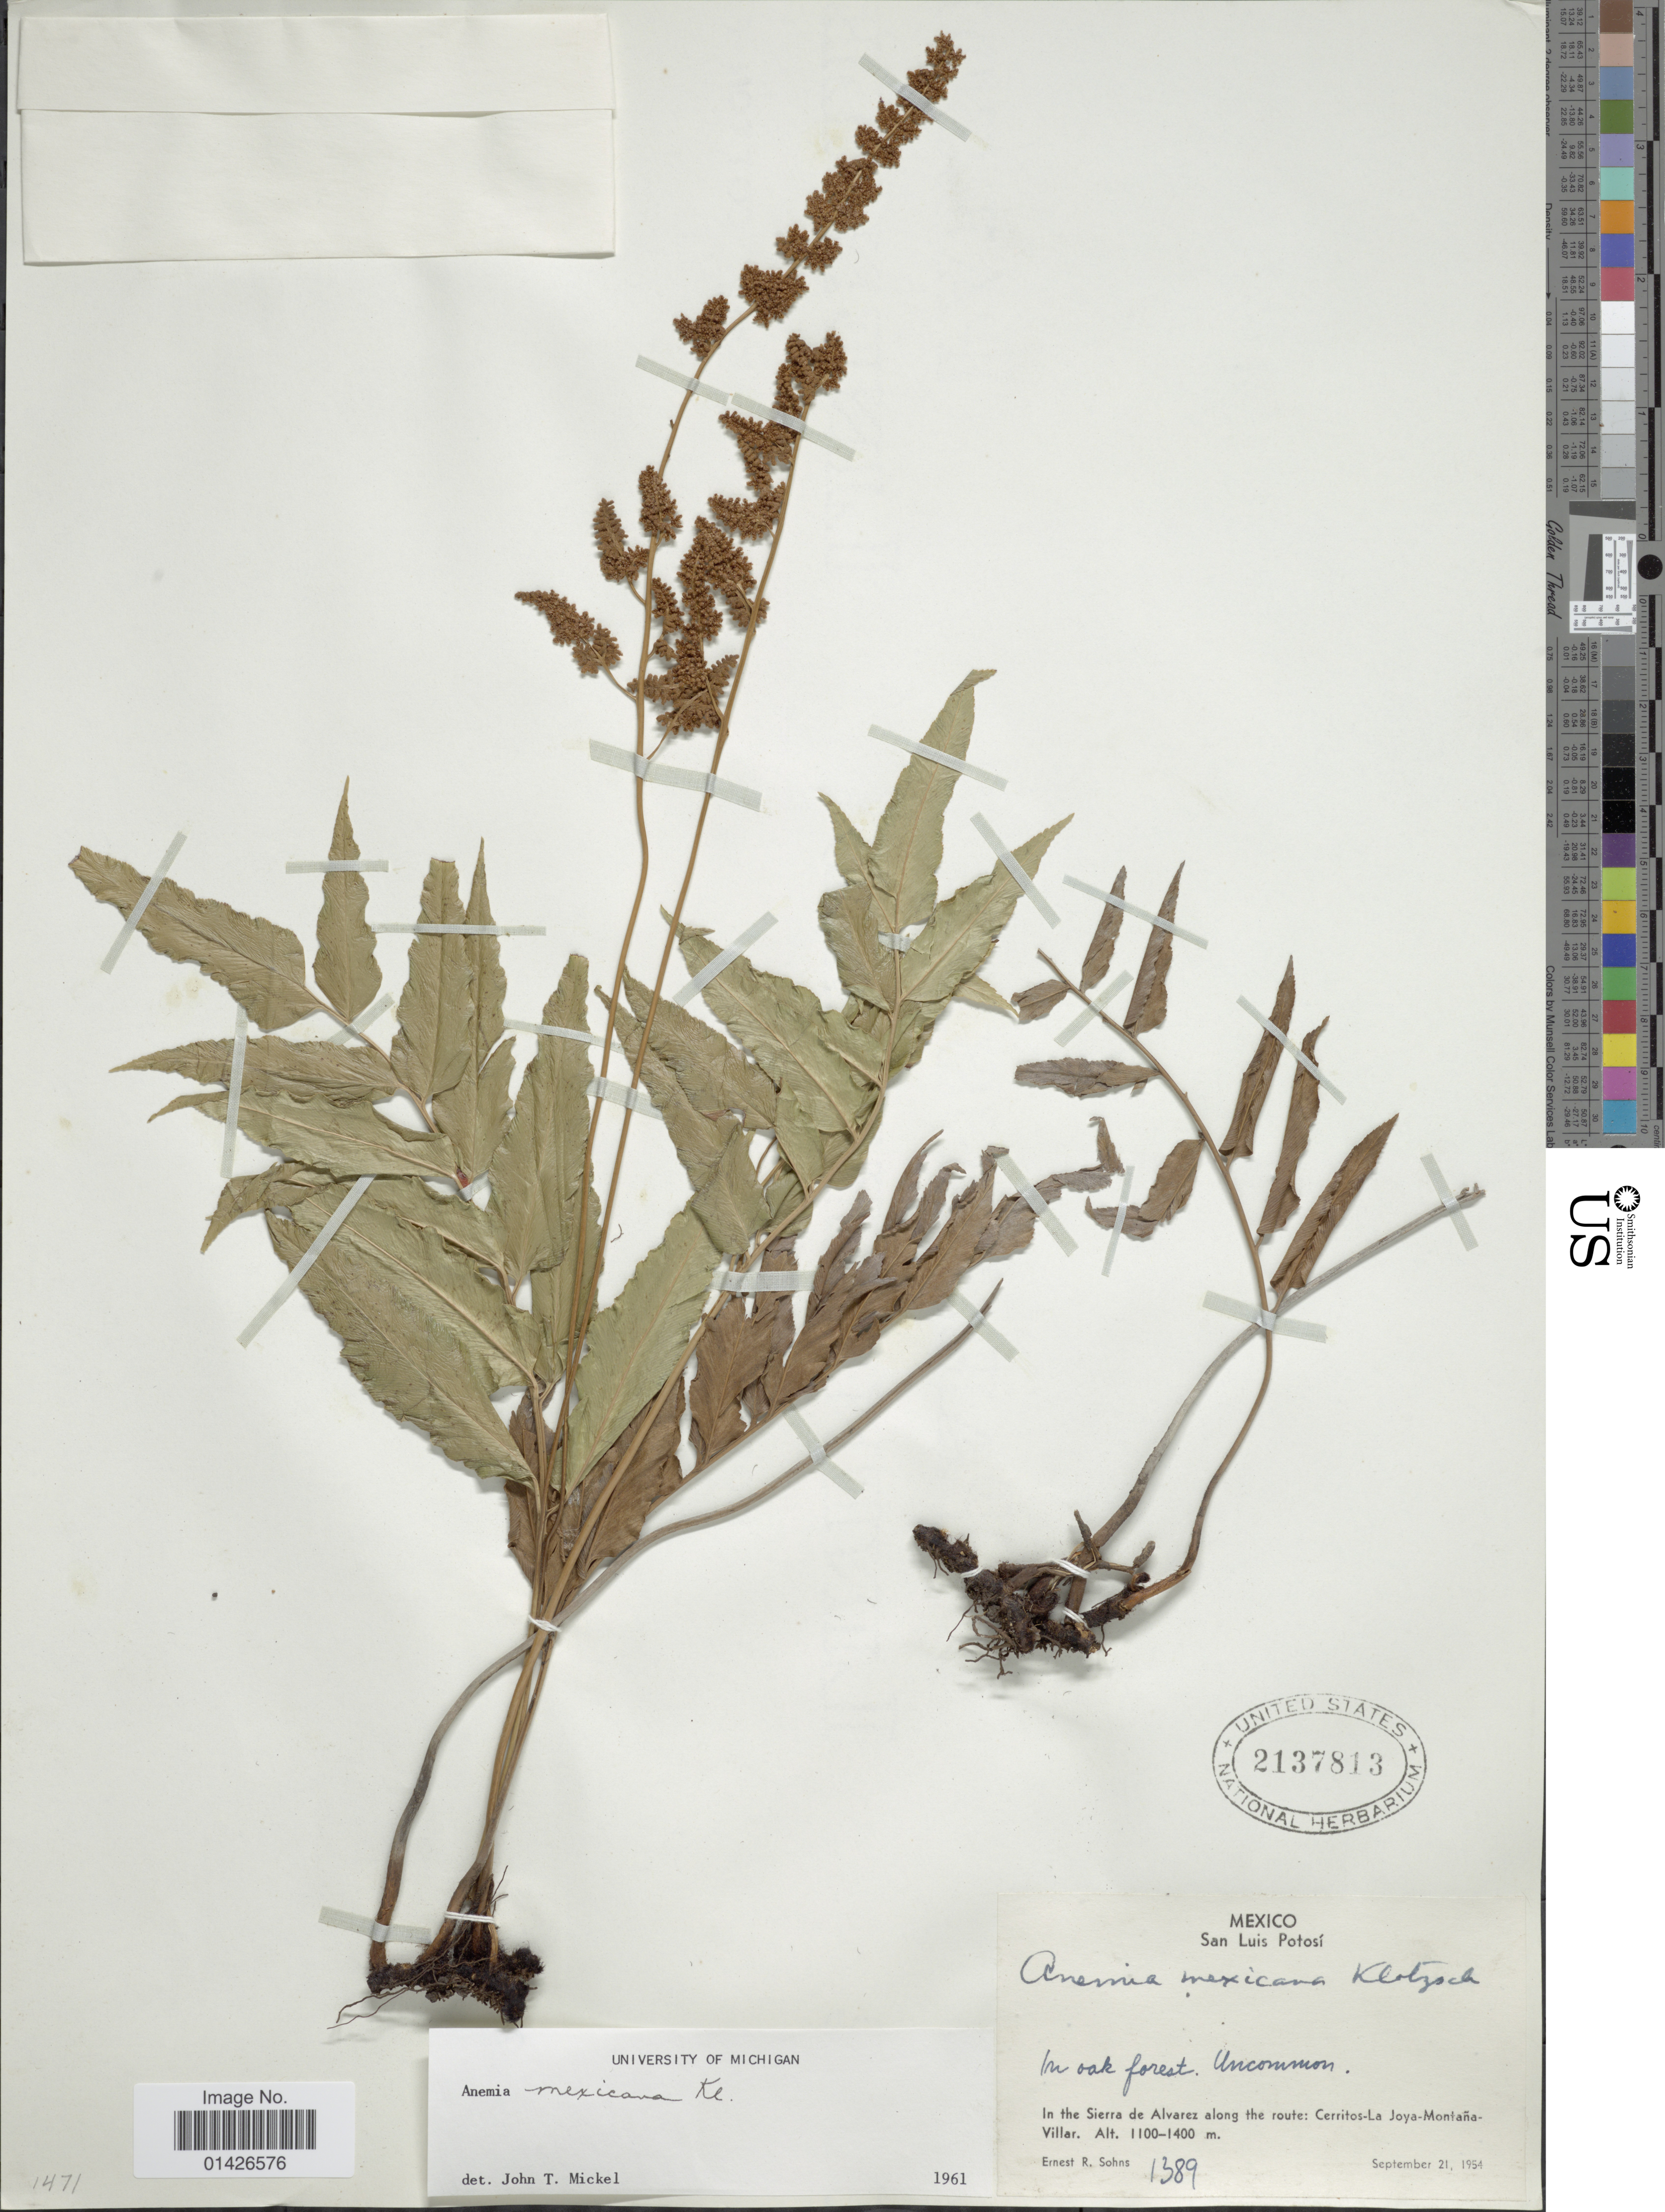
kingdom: Plantae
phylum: Tracheophyta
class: Polypodiopsida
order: Schizaeales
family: Anemiaceae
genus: Anemia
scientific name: Anemia mexicana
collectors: E. R. Sohns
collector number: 1389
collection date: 1954-09-21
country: Mexico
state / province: San Luis Potosí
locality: In the Sierra de Alvarez along the route: Cerritos-La Joya-Montaña-Villar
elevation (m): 1100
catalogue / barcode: US 2137813